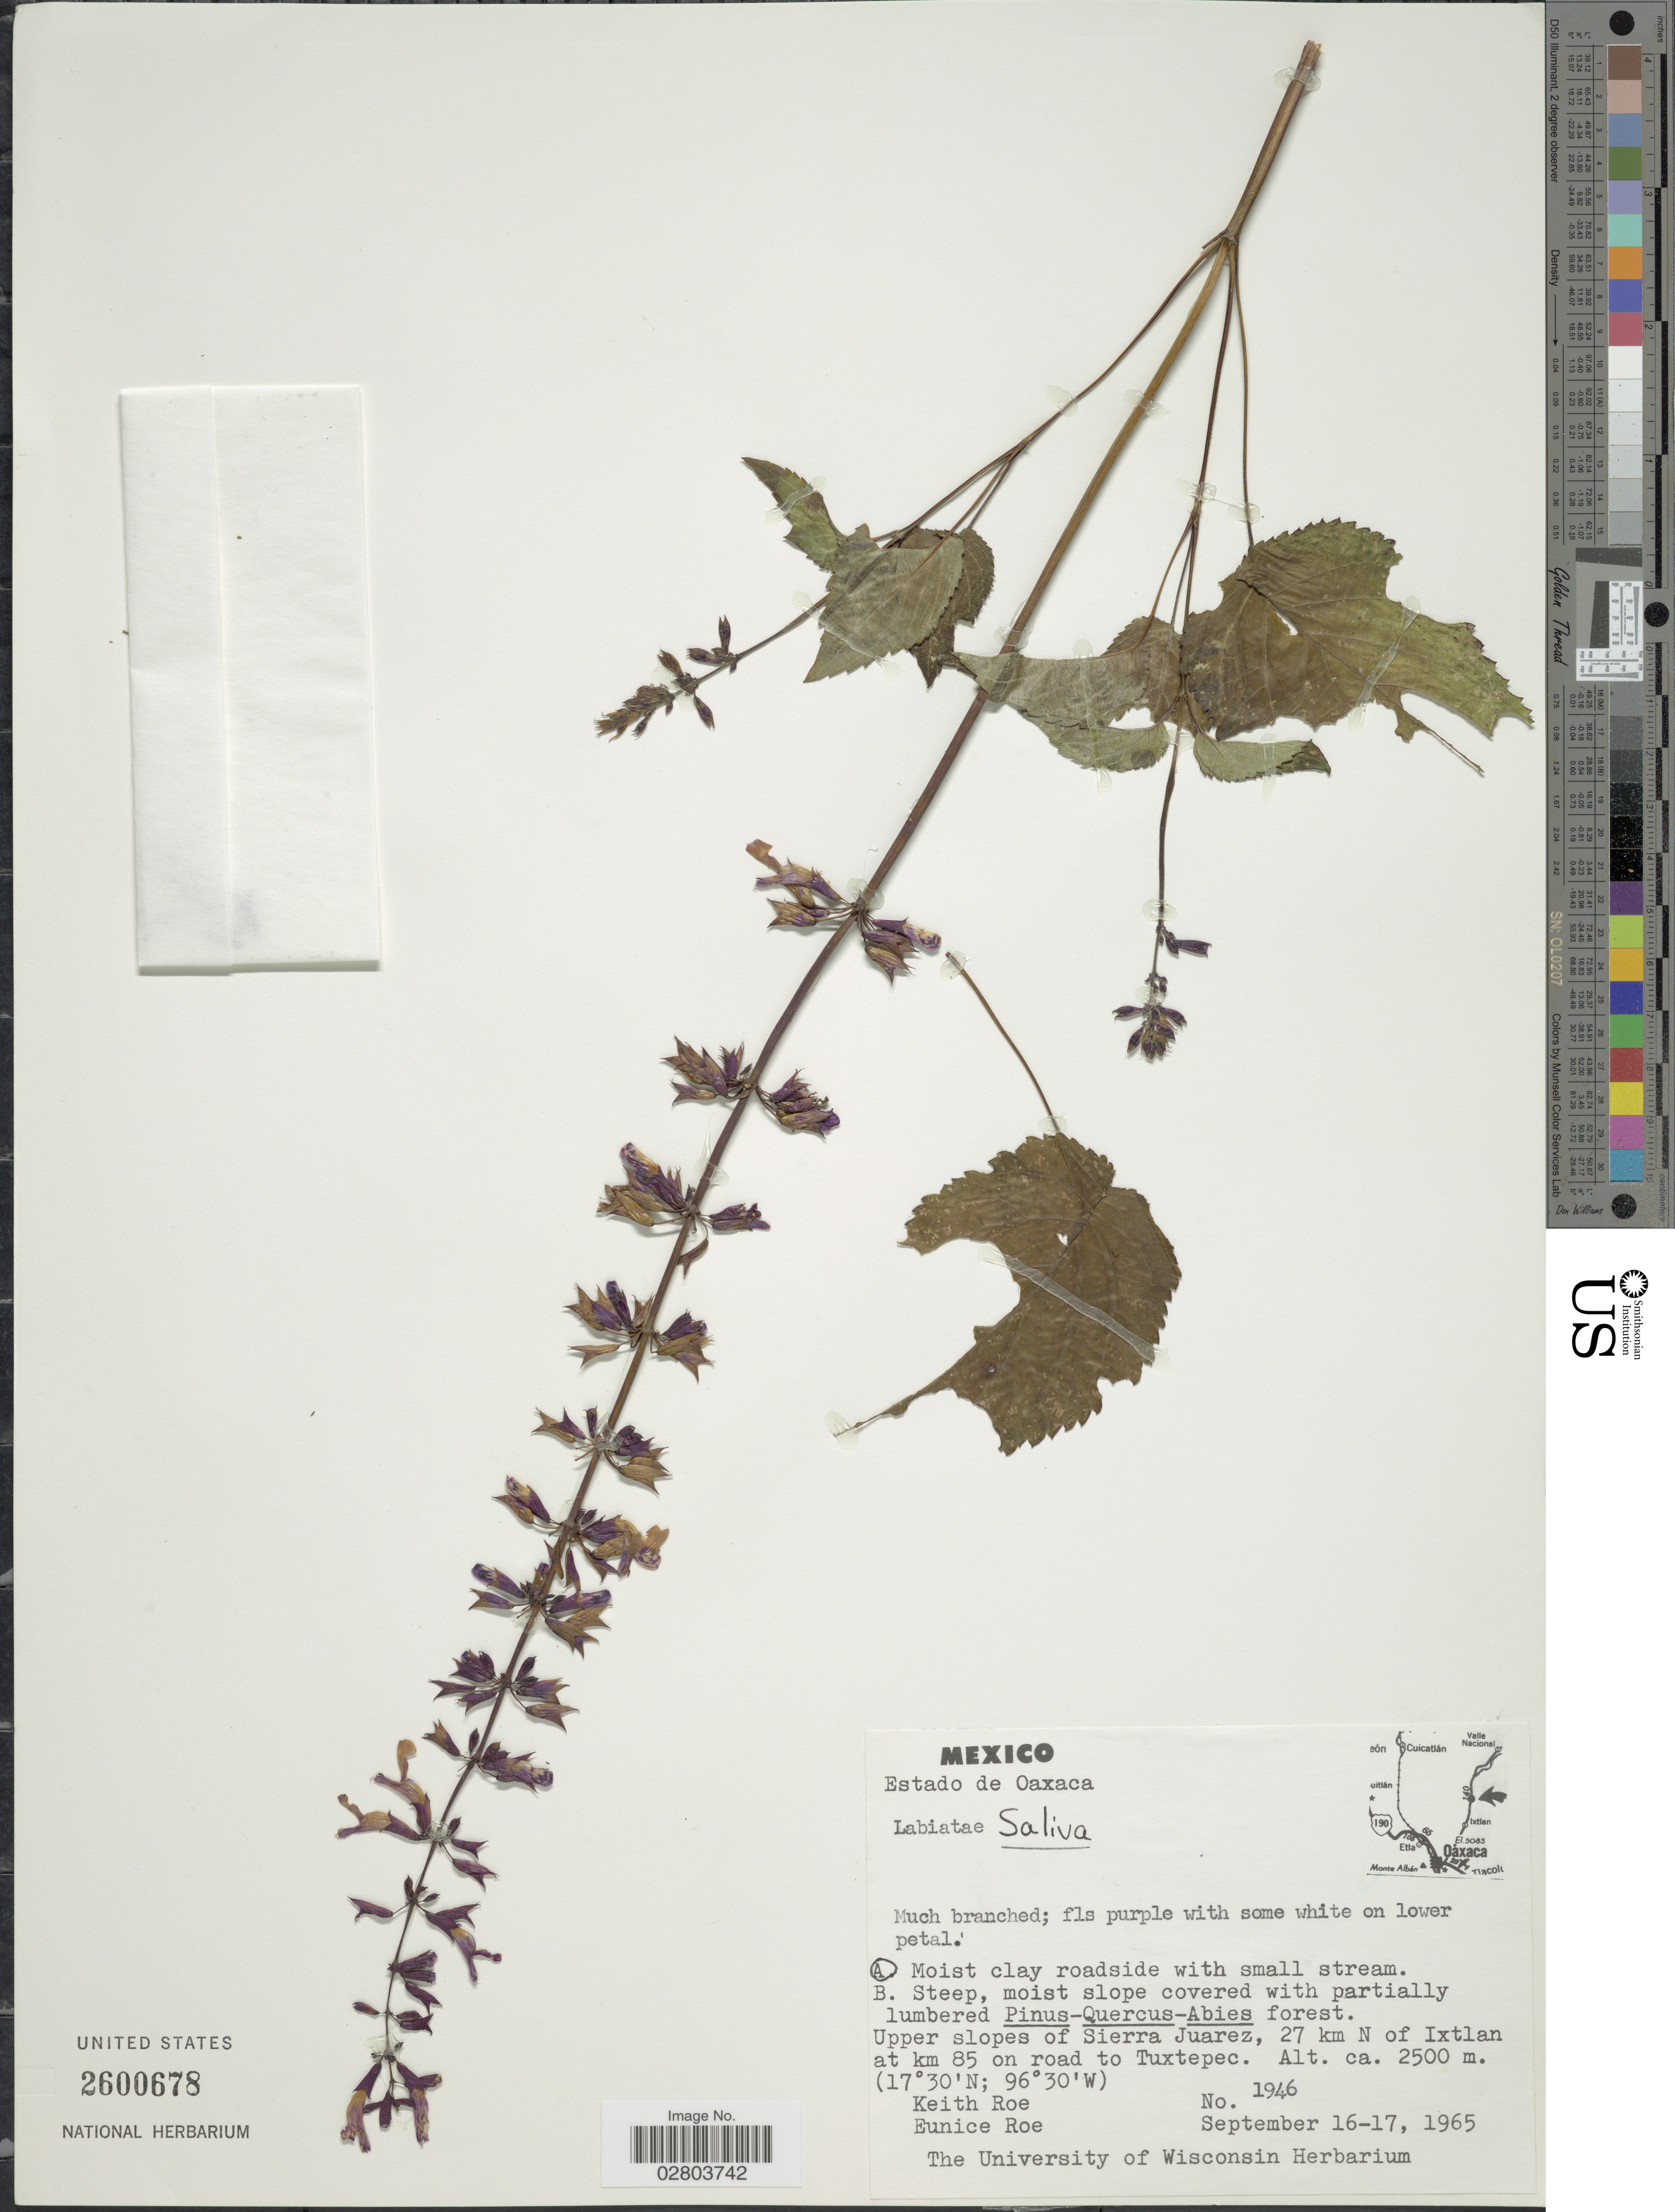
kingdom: Plantae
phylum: Tracheophyta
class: Magnoliopsida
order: Lamiales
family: Lamiaceae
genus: Salvia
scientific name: Salvia sp.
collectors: K. E. Roe & E. Roe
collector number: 1946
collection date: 1965-09-16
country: Mexico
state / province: Oaxaca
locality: Estado de Oaxaca. Upper slopes of Sierra Juarez, 27 km N of Ixtlan at km 85 on road to Tuxtepec.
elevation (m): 2500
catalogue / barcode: US 2600678